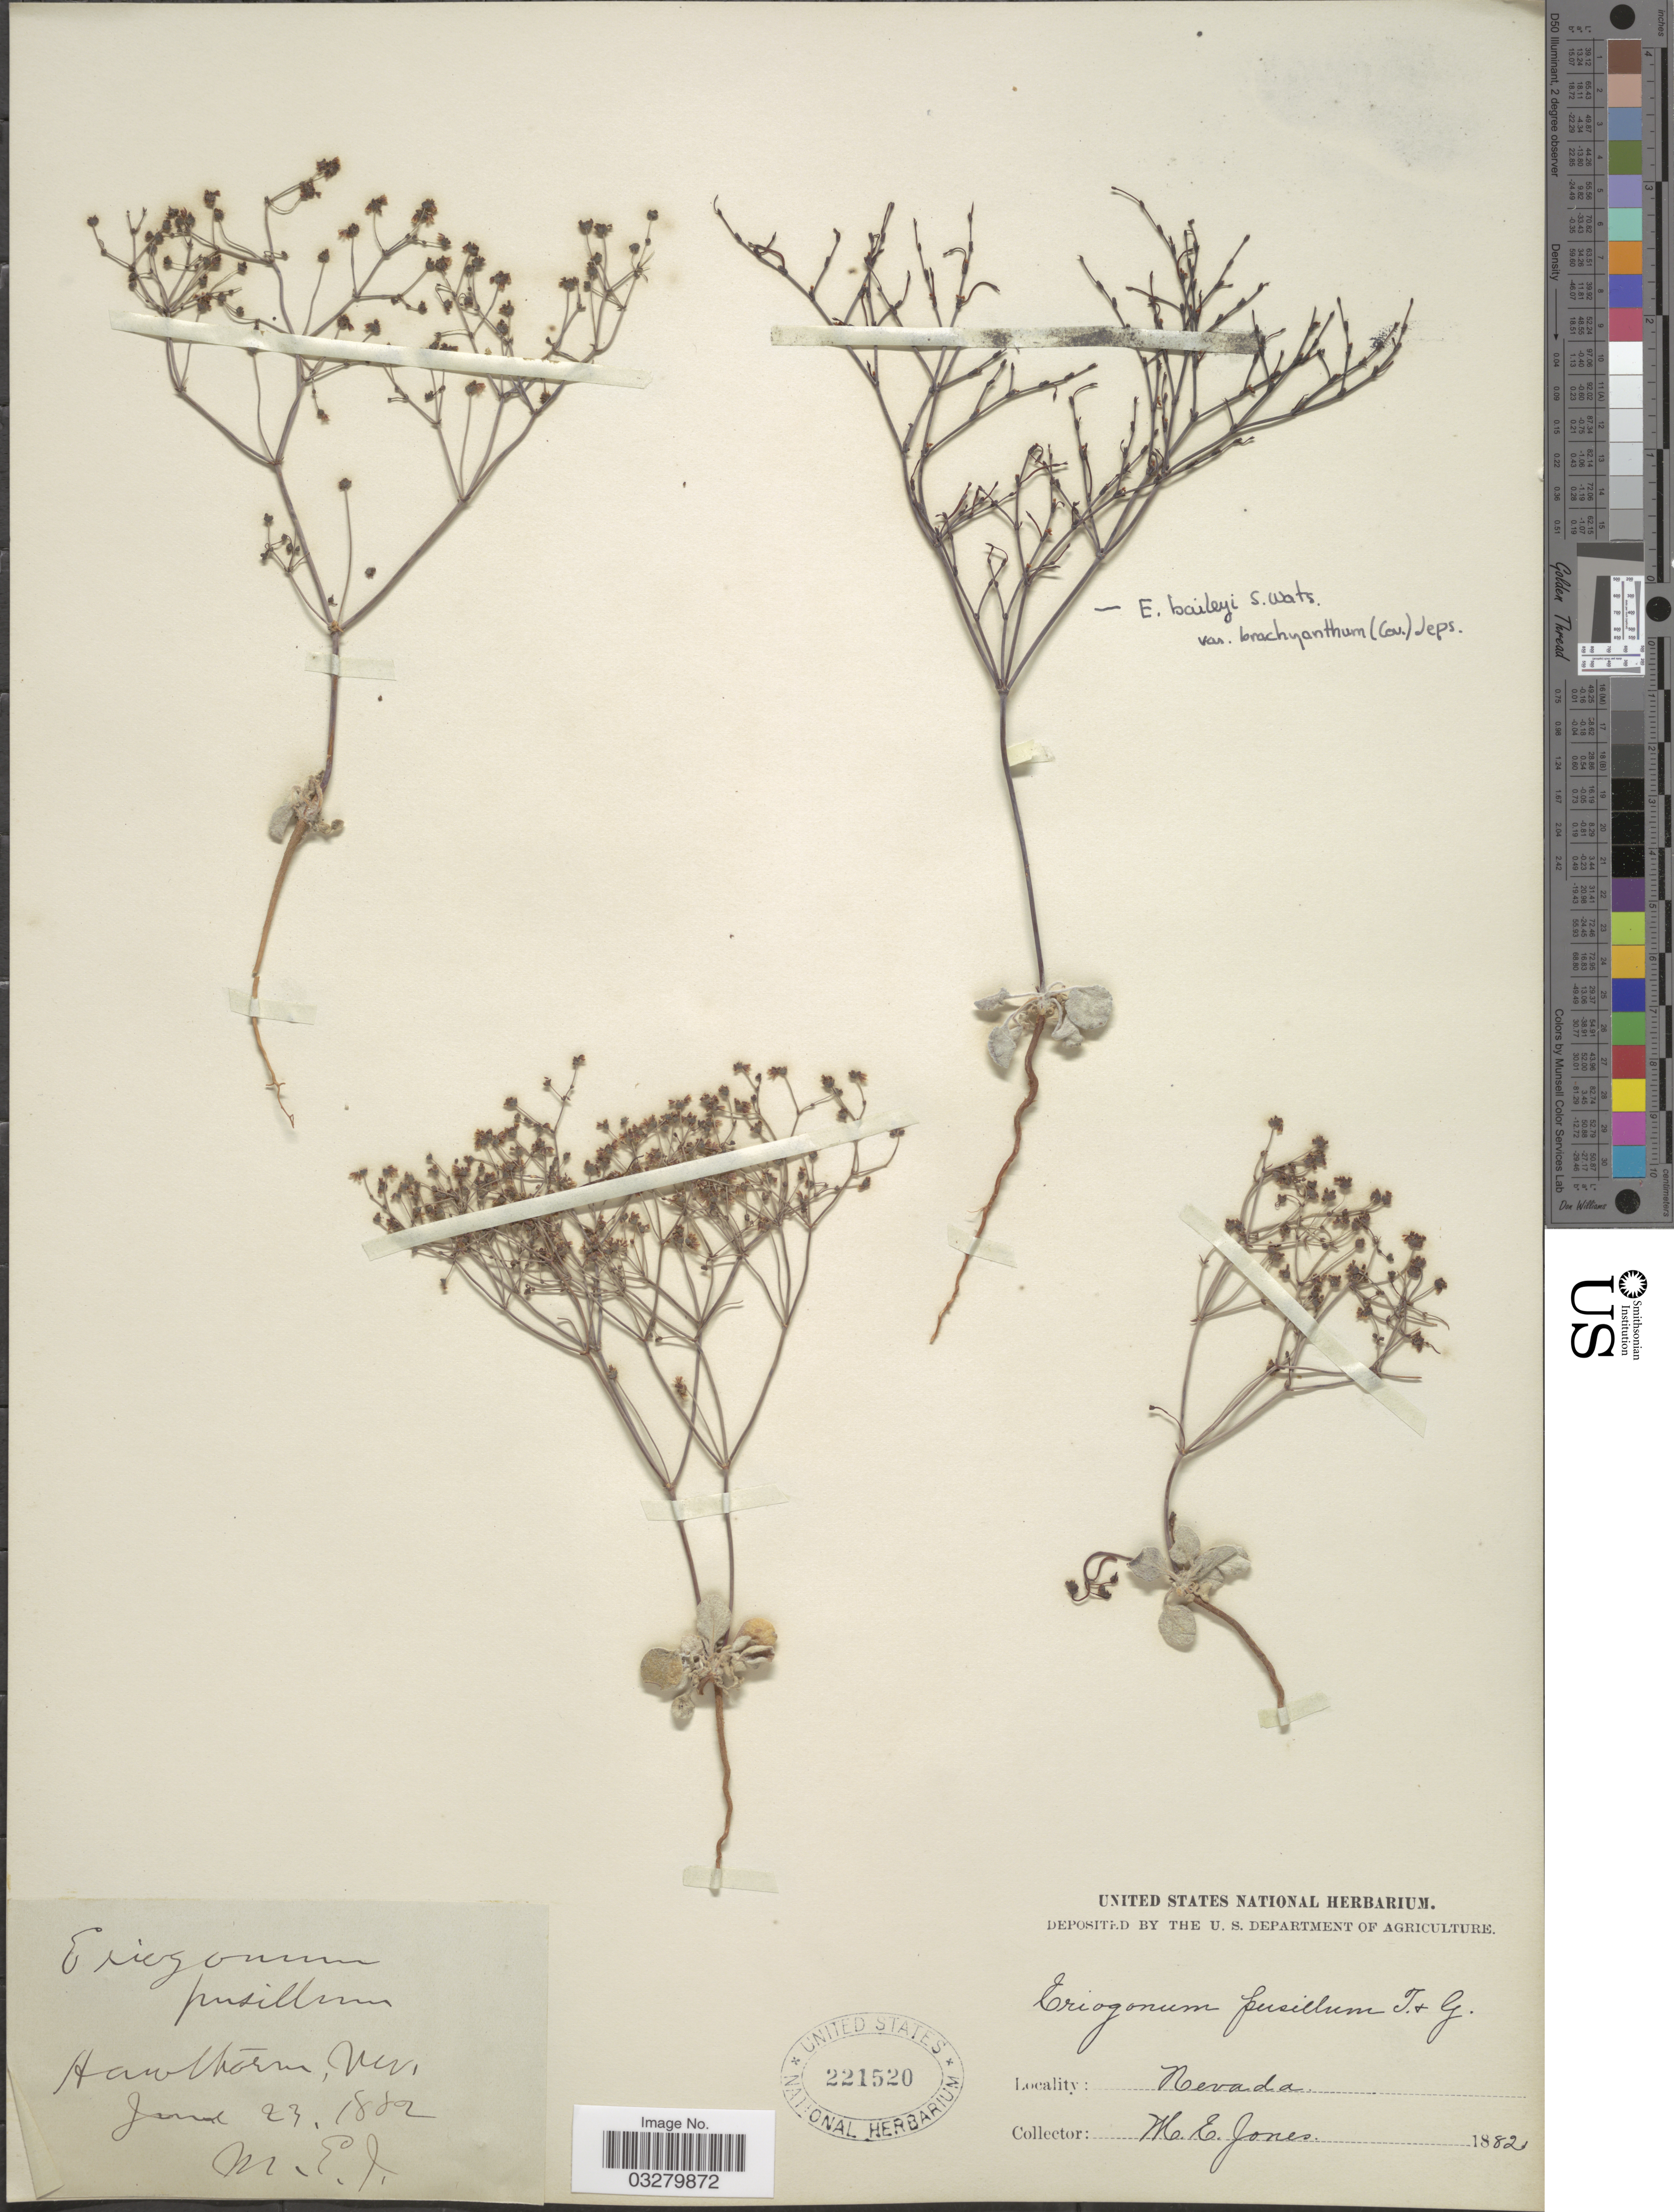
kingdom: Plantae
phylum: Tracheophyta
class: Magnoliopsida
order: Caryophyllales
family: Polygonaceae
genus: Eriogonum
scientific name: Eriogonum pusillum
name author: Torr. & A. Gray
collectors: M. E. Jones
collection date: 1882-06-23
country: United States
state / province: Nevada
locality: Hawthorne.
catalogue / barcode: US 221520